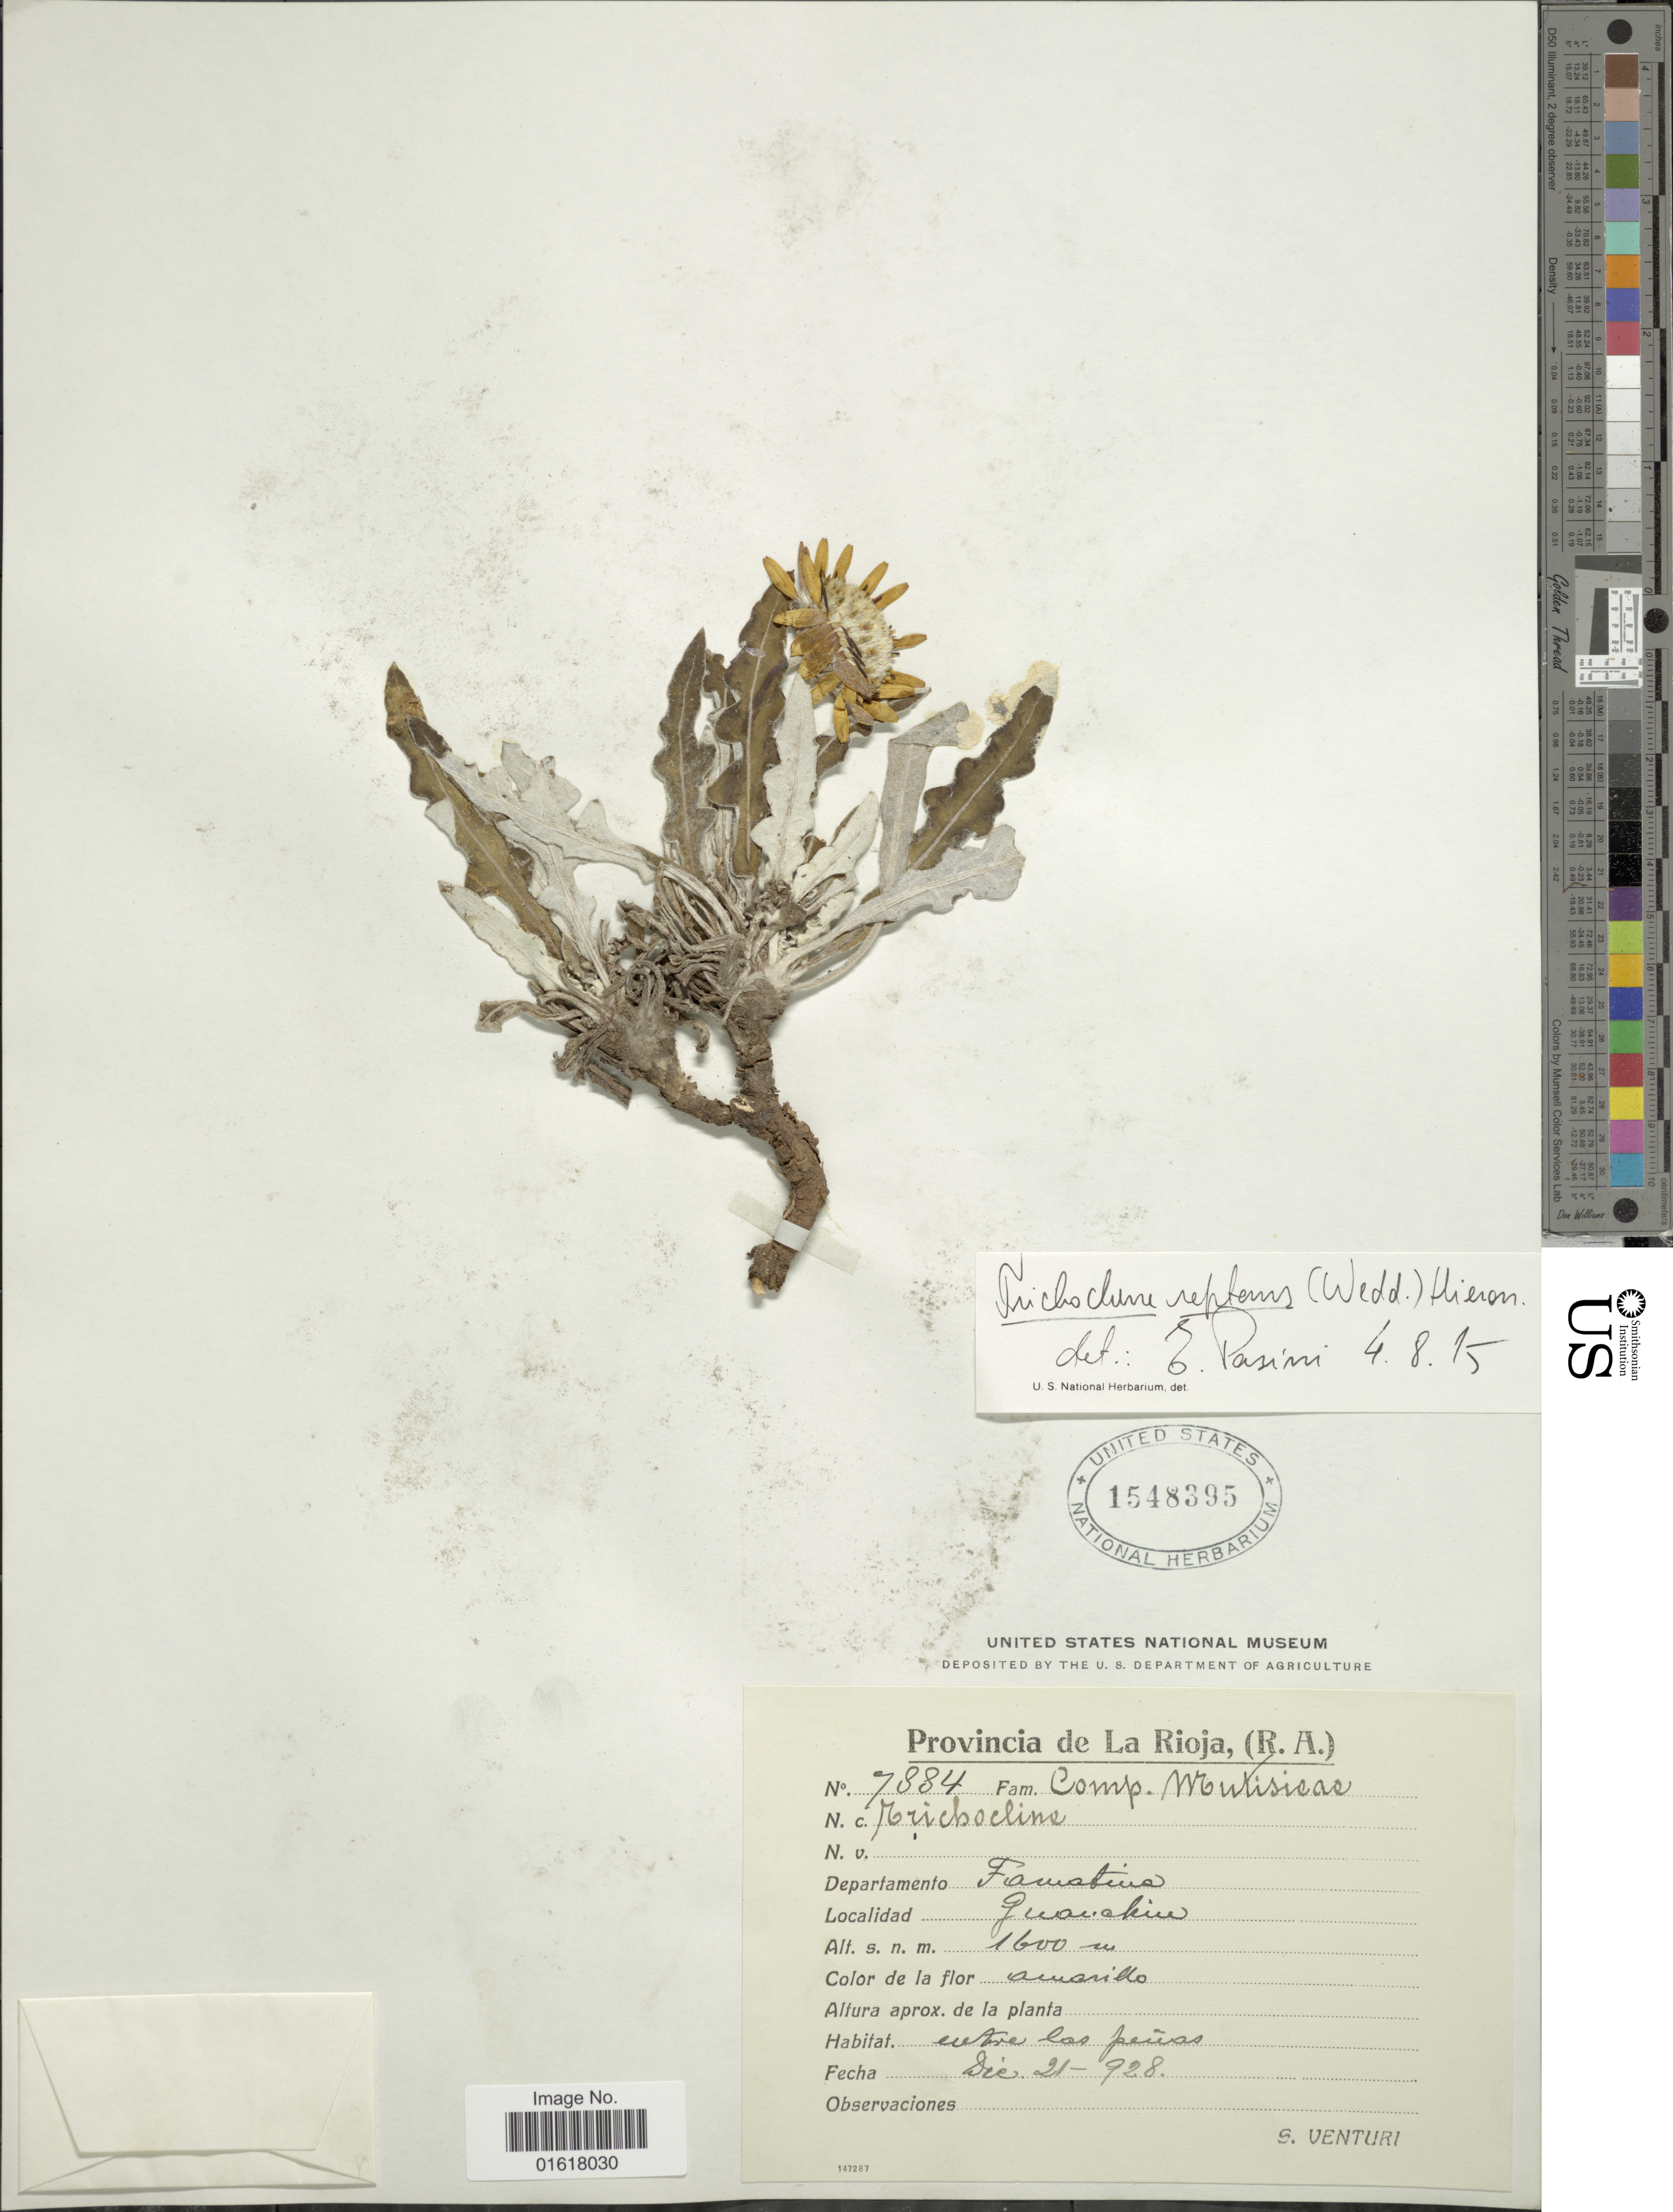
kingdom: Plantae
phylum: Tracheophyta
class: Magnoliopsida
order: Asterales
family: Asteraceae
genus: Trichocline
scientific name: Trichocline reptans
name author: (Wedd.) Hieron.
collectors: S. Venturi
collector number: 7884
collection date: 1928-12-21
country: Argentina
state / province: La Rioja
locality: Departamento Famatina. Guanchin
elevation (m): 1600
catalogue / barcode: US 1548395